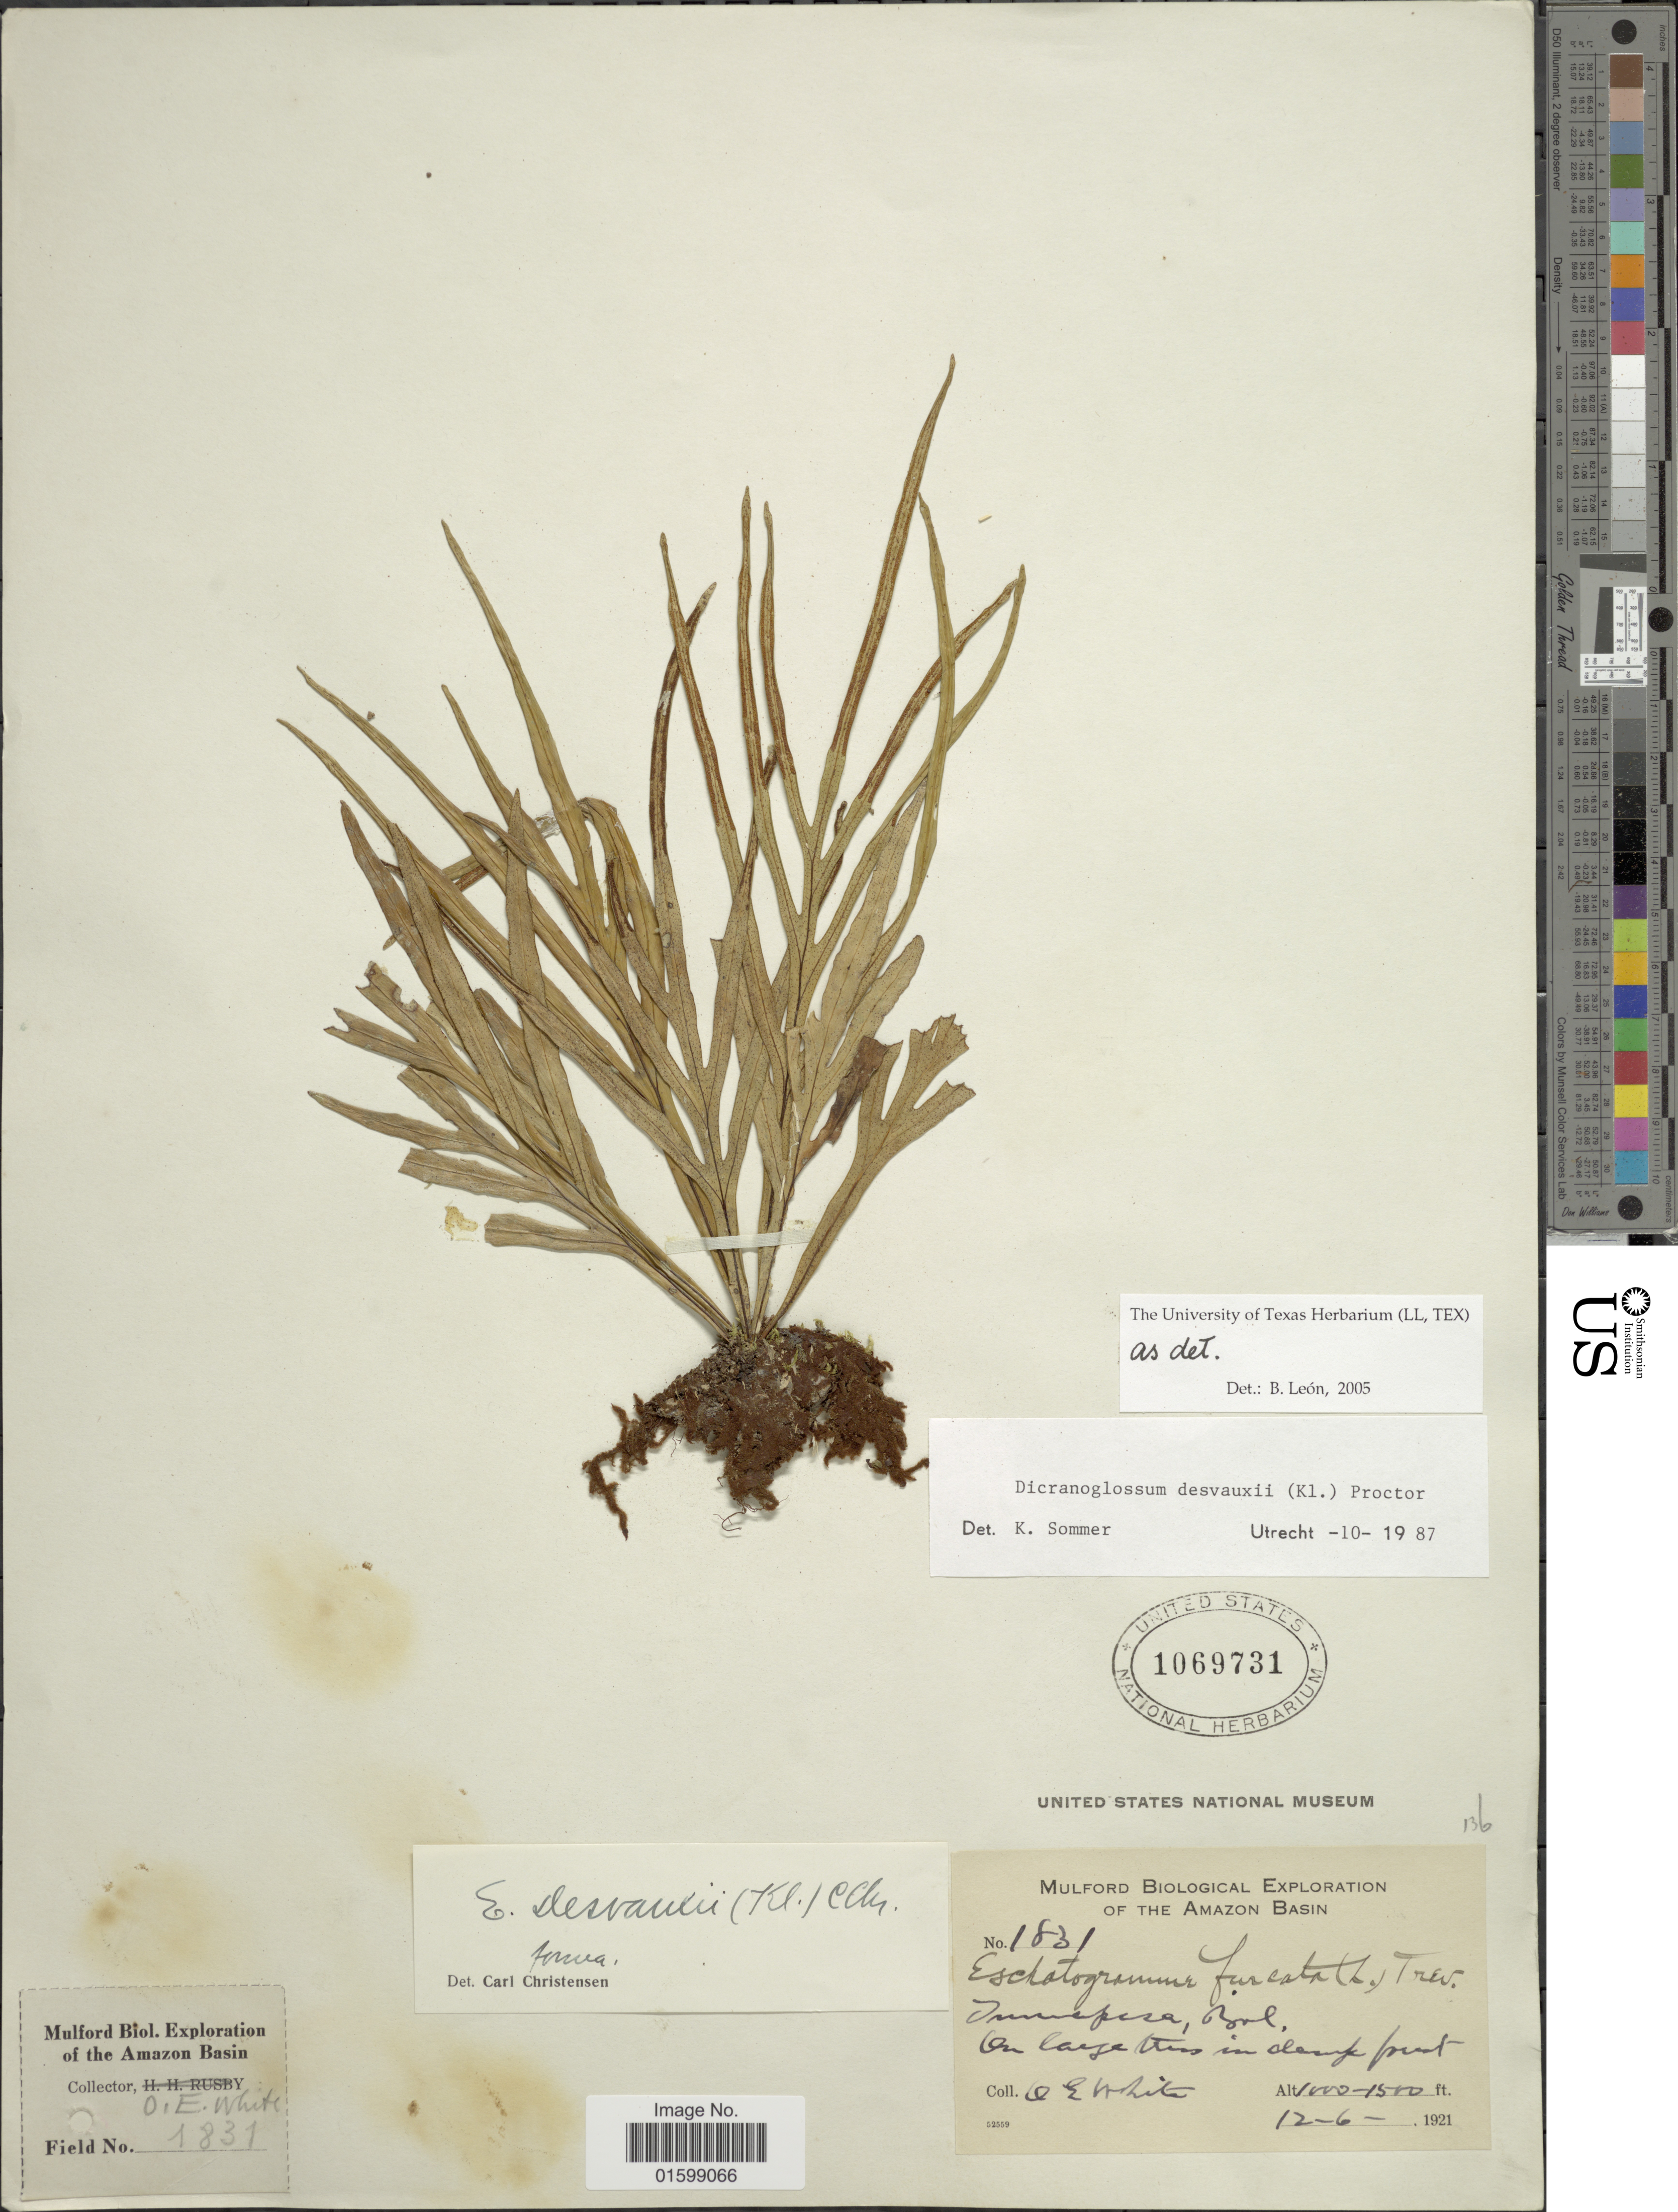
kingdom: Plantae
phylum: Tracheophyta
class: Polypodiopsida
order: Polypodiales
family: Polypodiaceae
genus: Pleopeltis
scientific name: Pleopeltis desvauxii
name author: (Klotzsch) Salino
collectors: O. E. White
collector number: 1831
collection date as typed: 12-6-1921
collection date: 1921-12-06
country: Bolivia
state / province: La Paz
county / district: Iturralde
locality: Tumupasa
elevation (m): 305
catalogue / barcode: US 1069731